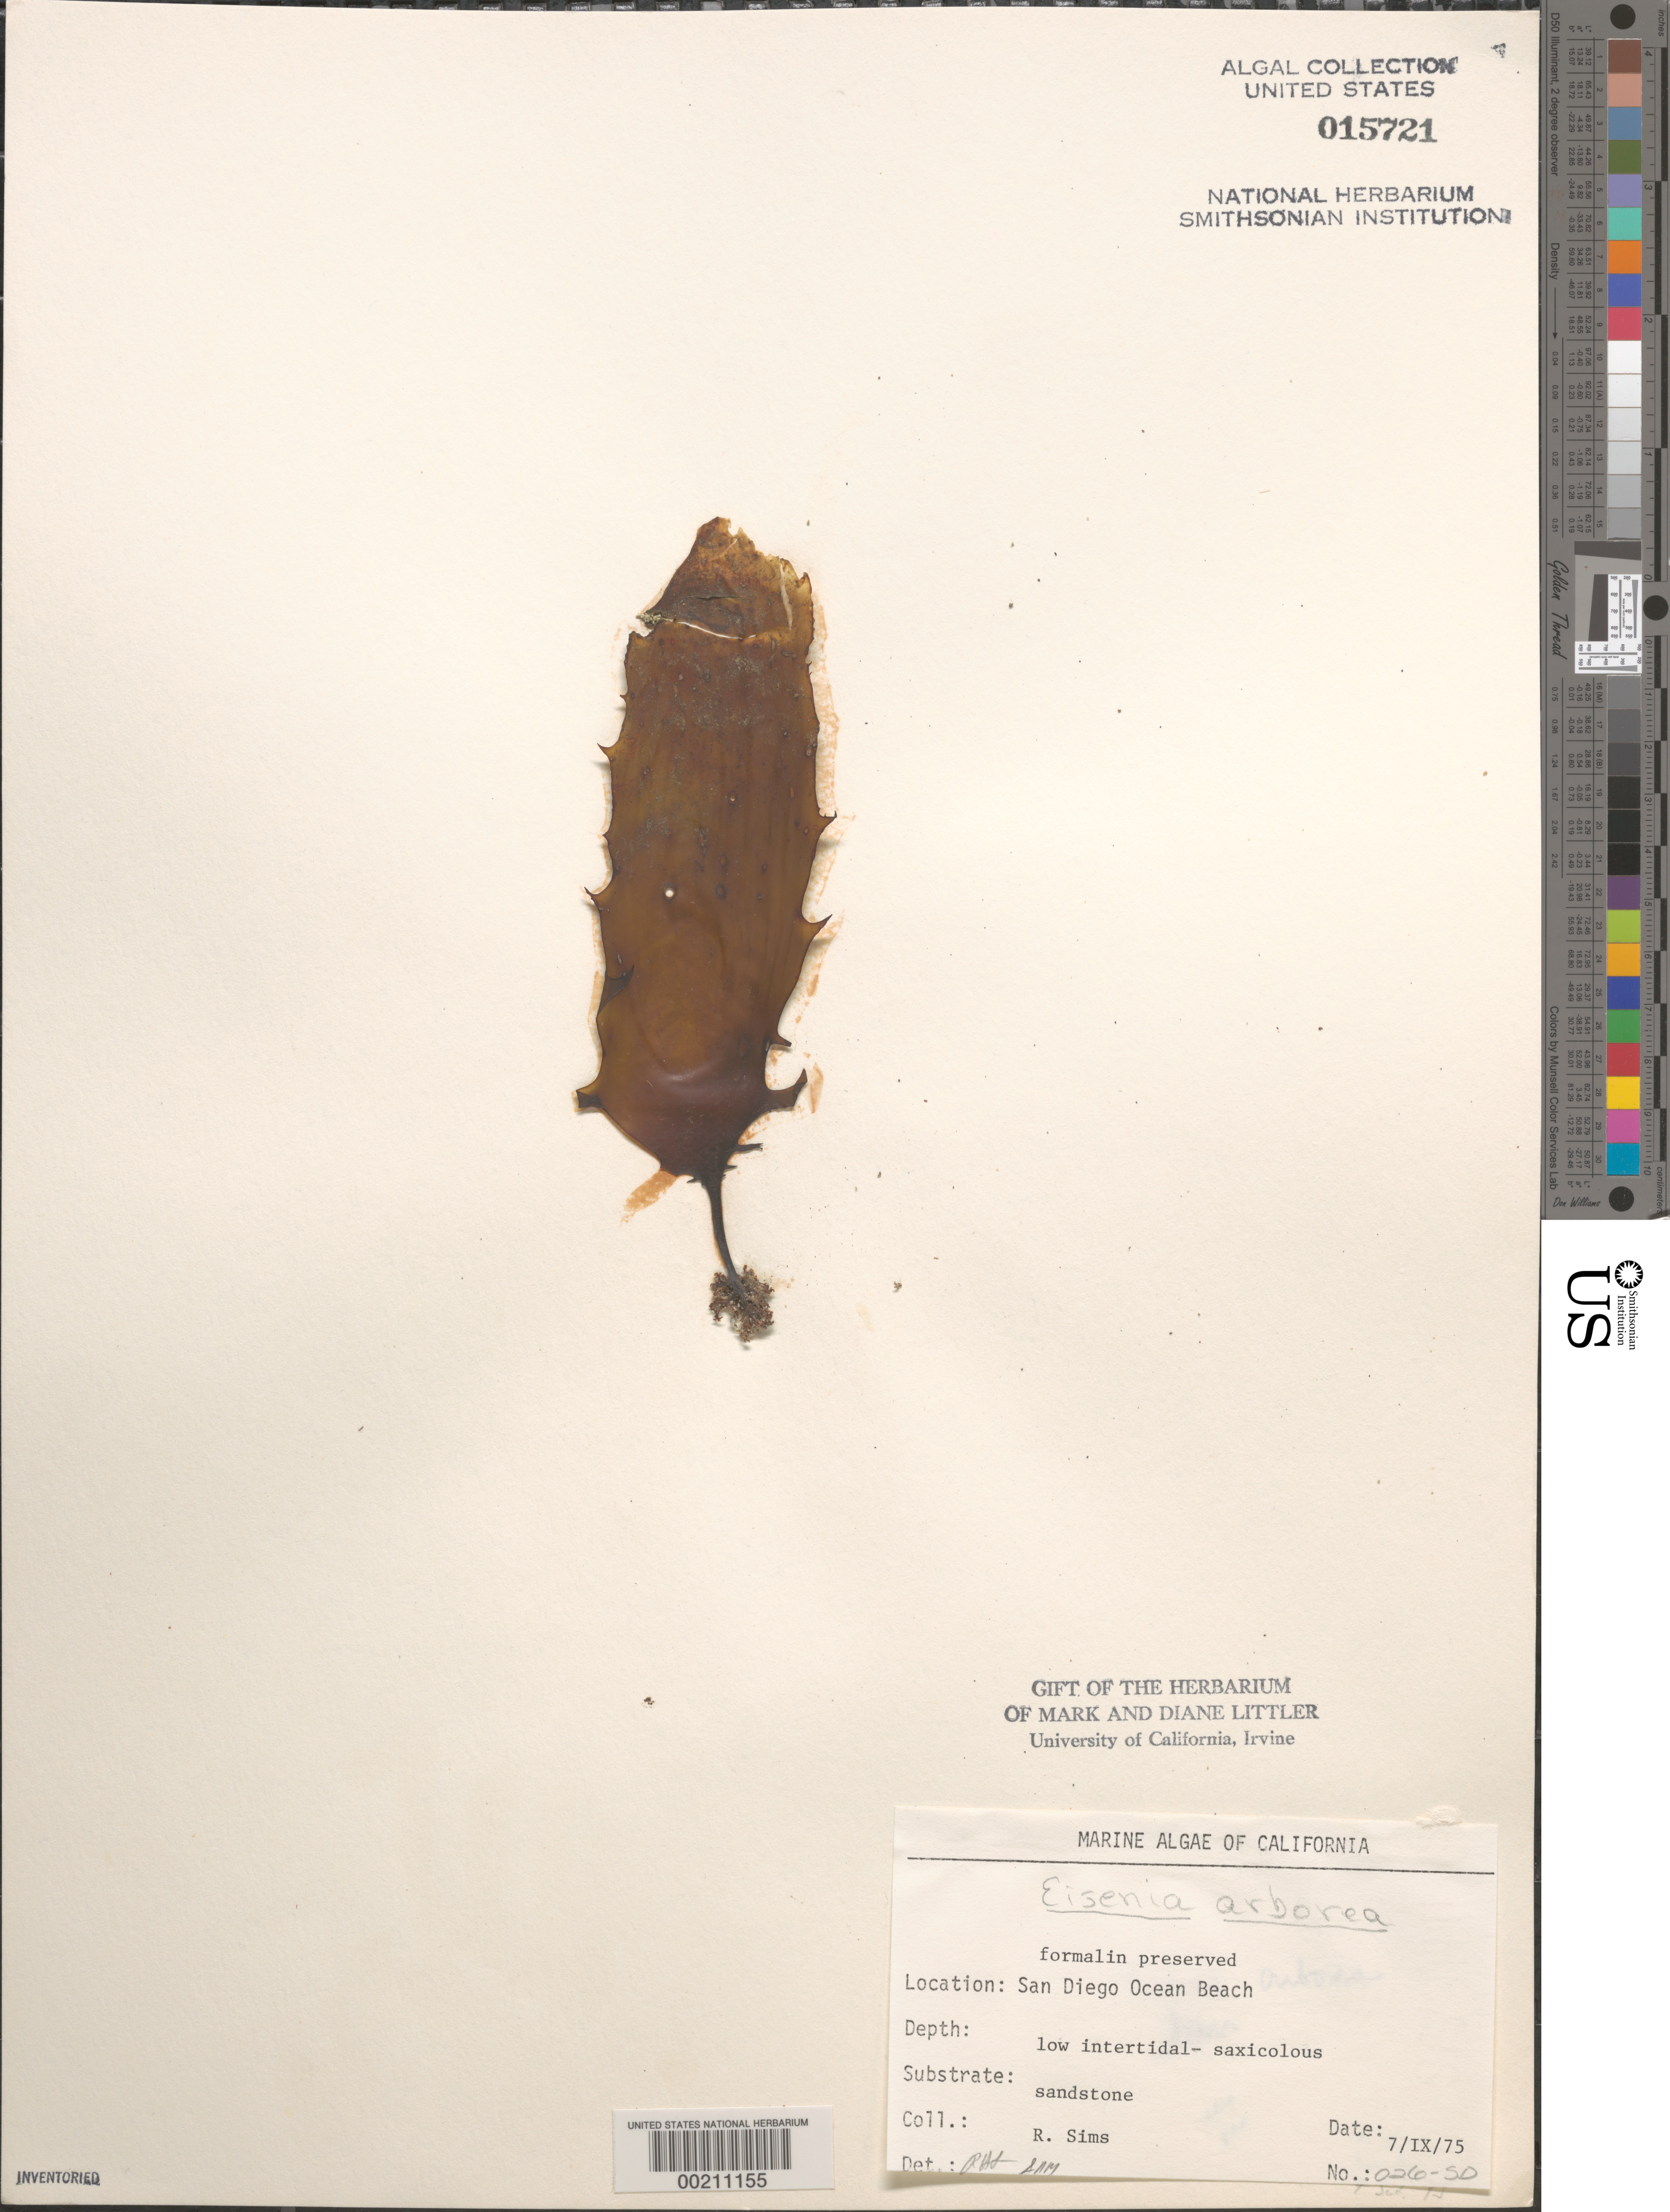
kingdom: Chromista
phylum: Ochrophyta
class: Phaeophyceae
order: Laminariales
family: Lessoniaceae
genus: Eisenia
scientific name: Eisenia arborea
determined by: Sims, Robert H.; Murray, S. N.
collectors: R. H. Sims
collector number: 026-sd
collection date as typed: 07 Sep 1975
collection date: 1975-09-07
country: United States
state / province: California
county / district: San Diego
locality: Ocean Beach, end of Del Monte Street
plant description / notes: BLM-SOCALBIGHT Rocky Intertidal Survey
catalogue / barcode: US 15721